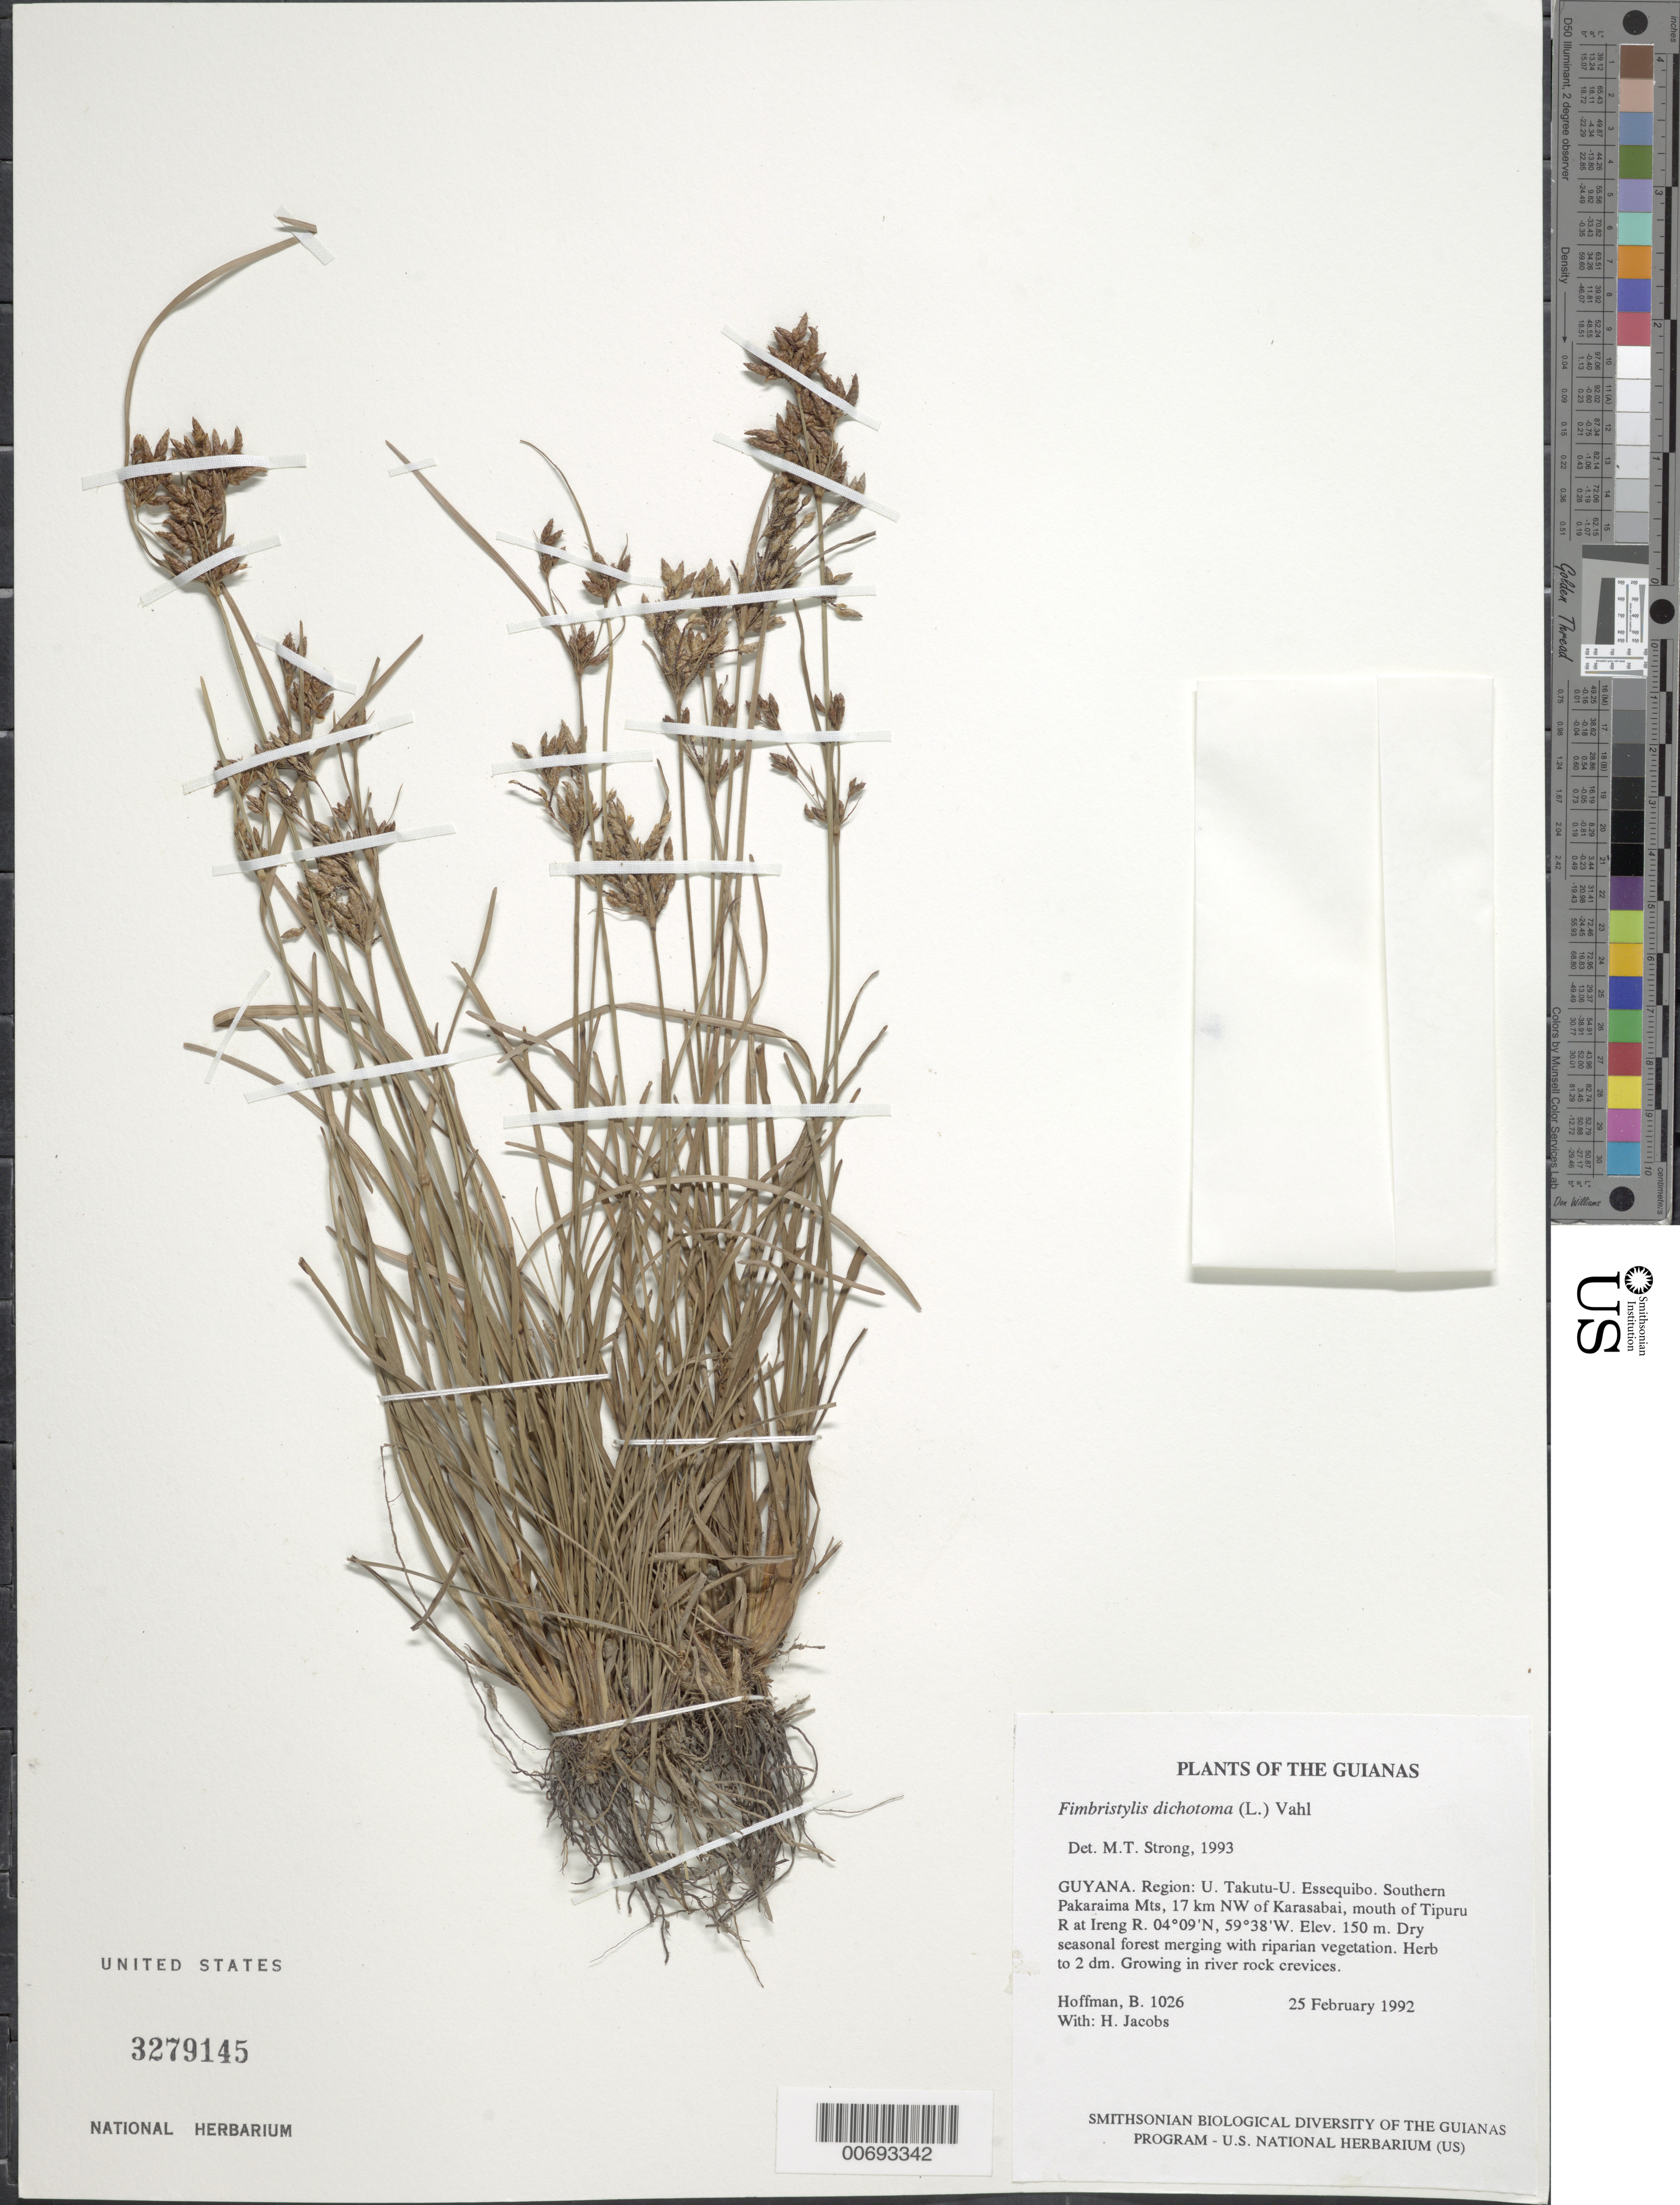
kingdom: Plantae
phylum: Tracheophyta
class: Liliopsida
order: Poales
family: Cyperaceae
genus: Fimbristylis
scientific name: Fimbristylis dichotoma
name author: (L.) Vahl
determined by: Strong, M. T., (US), Smithsonian Institution - National Museum of Natural History (UNITED STATES)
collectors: B. Hoffman & H. Jacobs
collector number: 1026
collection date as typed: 25 February 1992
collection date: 1992-02-25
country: Guyana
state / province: U. Takutu-U. Essequibo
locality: Southern Pakaraima Mts, 17 km NW of Karasabai, mouth of Tipuru River at Ireng River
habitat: Dry seasonal forest merging with riparian vegetation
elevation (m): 150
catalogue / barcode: US 3279145